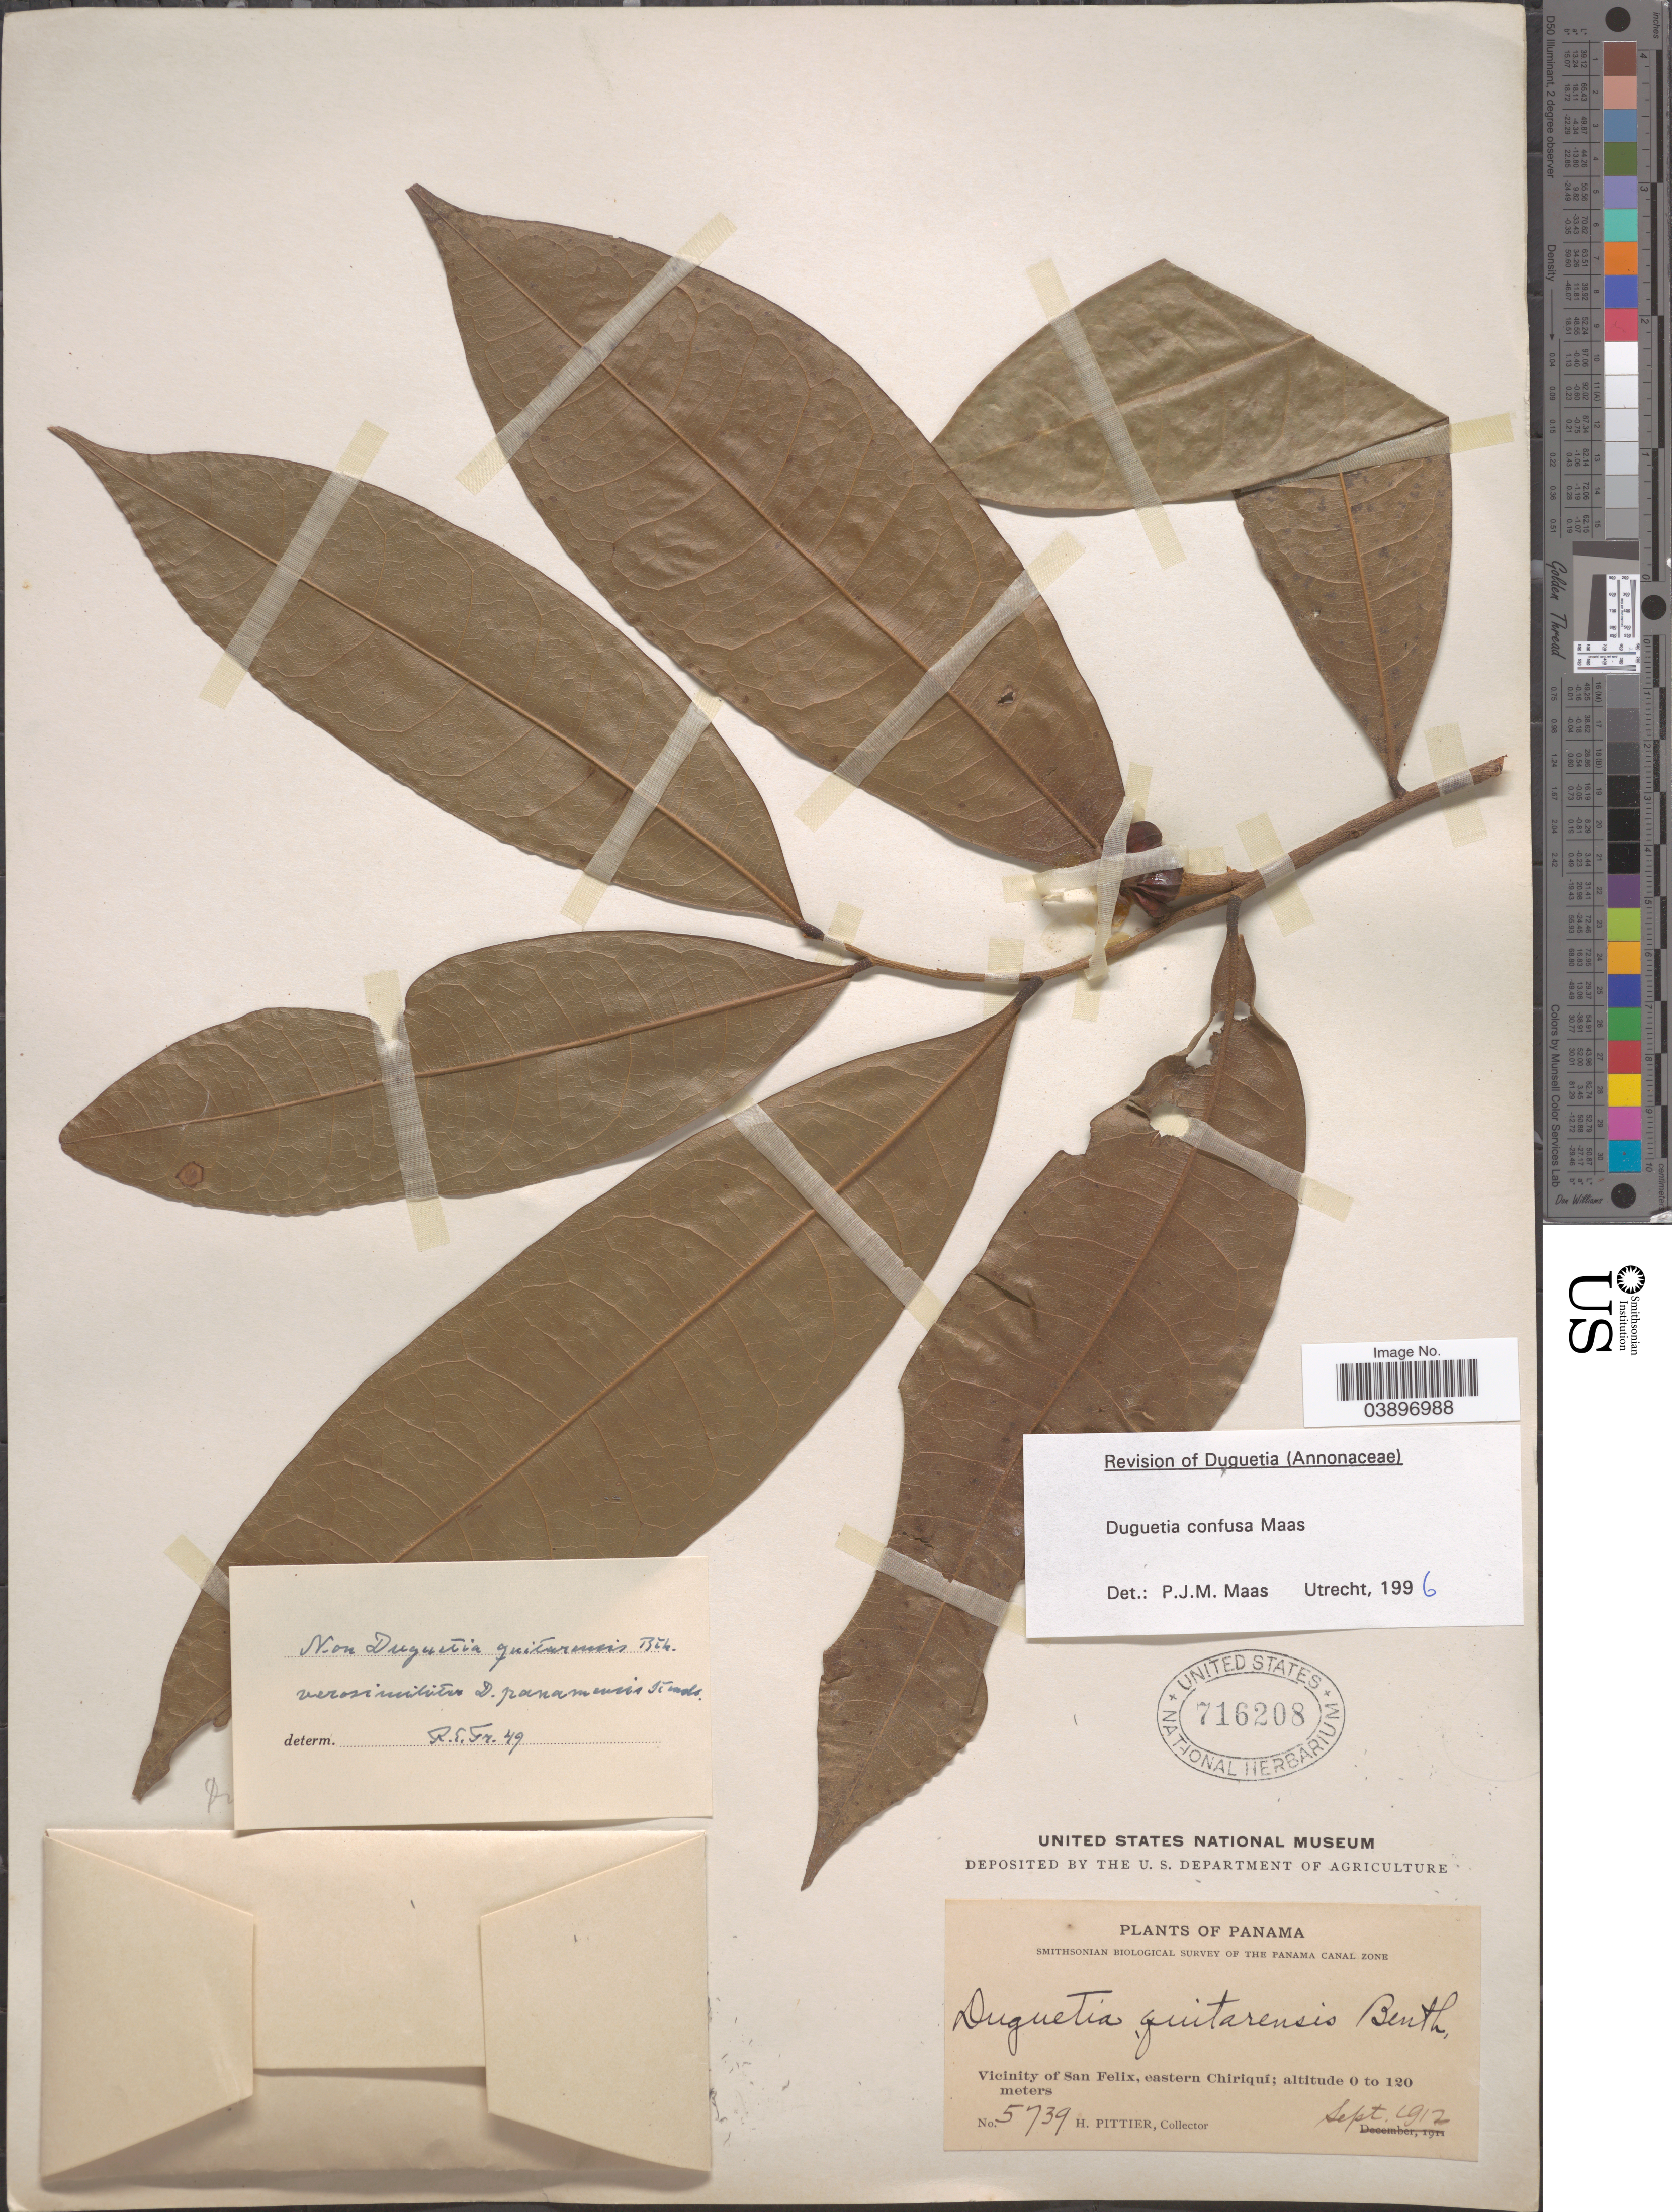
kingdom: Plantae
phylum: Tracheophyta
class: Magnoliopsida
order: Magnoliales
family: Annonaceae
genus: Duguetia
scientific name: Duguetia confusa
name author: Maas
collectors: H. F. Pittier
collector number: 5739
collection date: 1912-09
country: Panama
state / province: Chiriqui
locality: Vicinity of San Felix, eastern Chiriquí.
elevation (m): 0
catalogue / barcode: US 716208